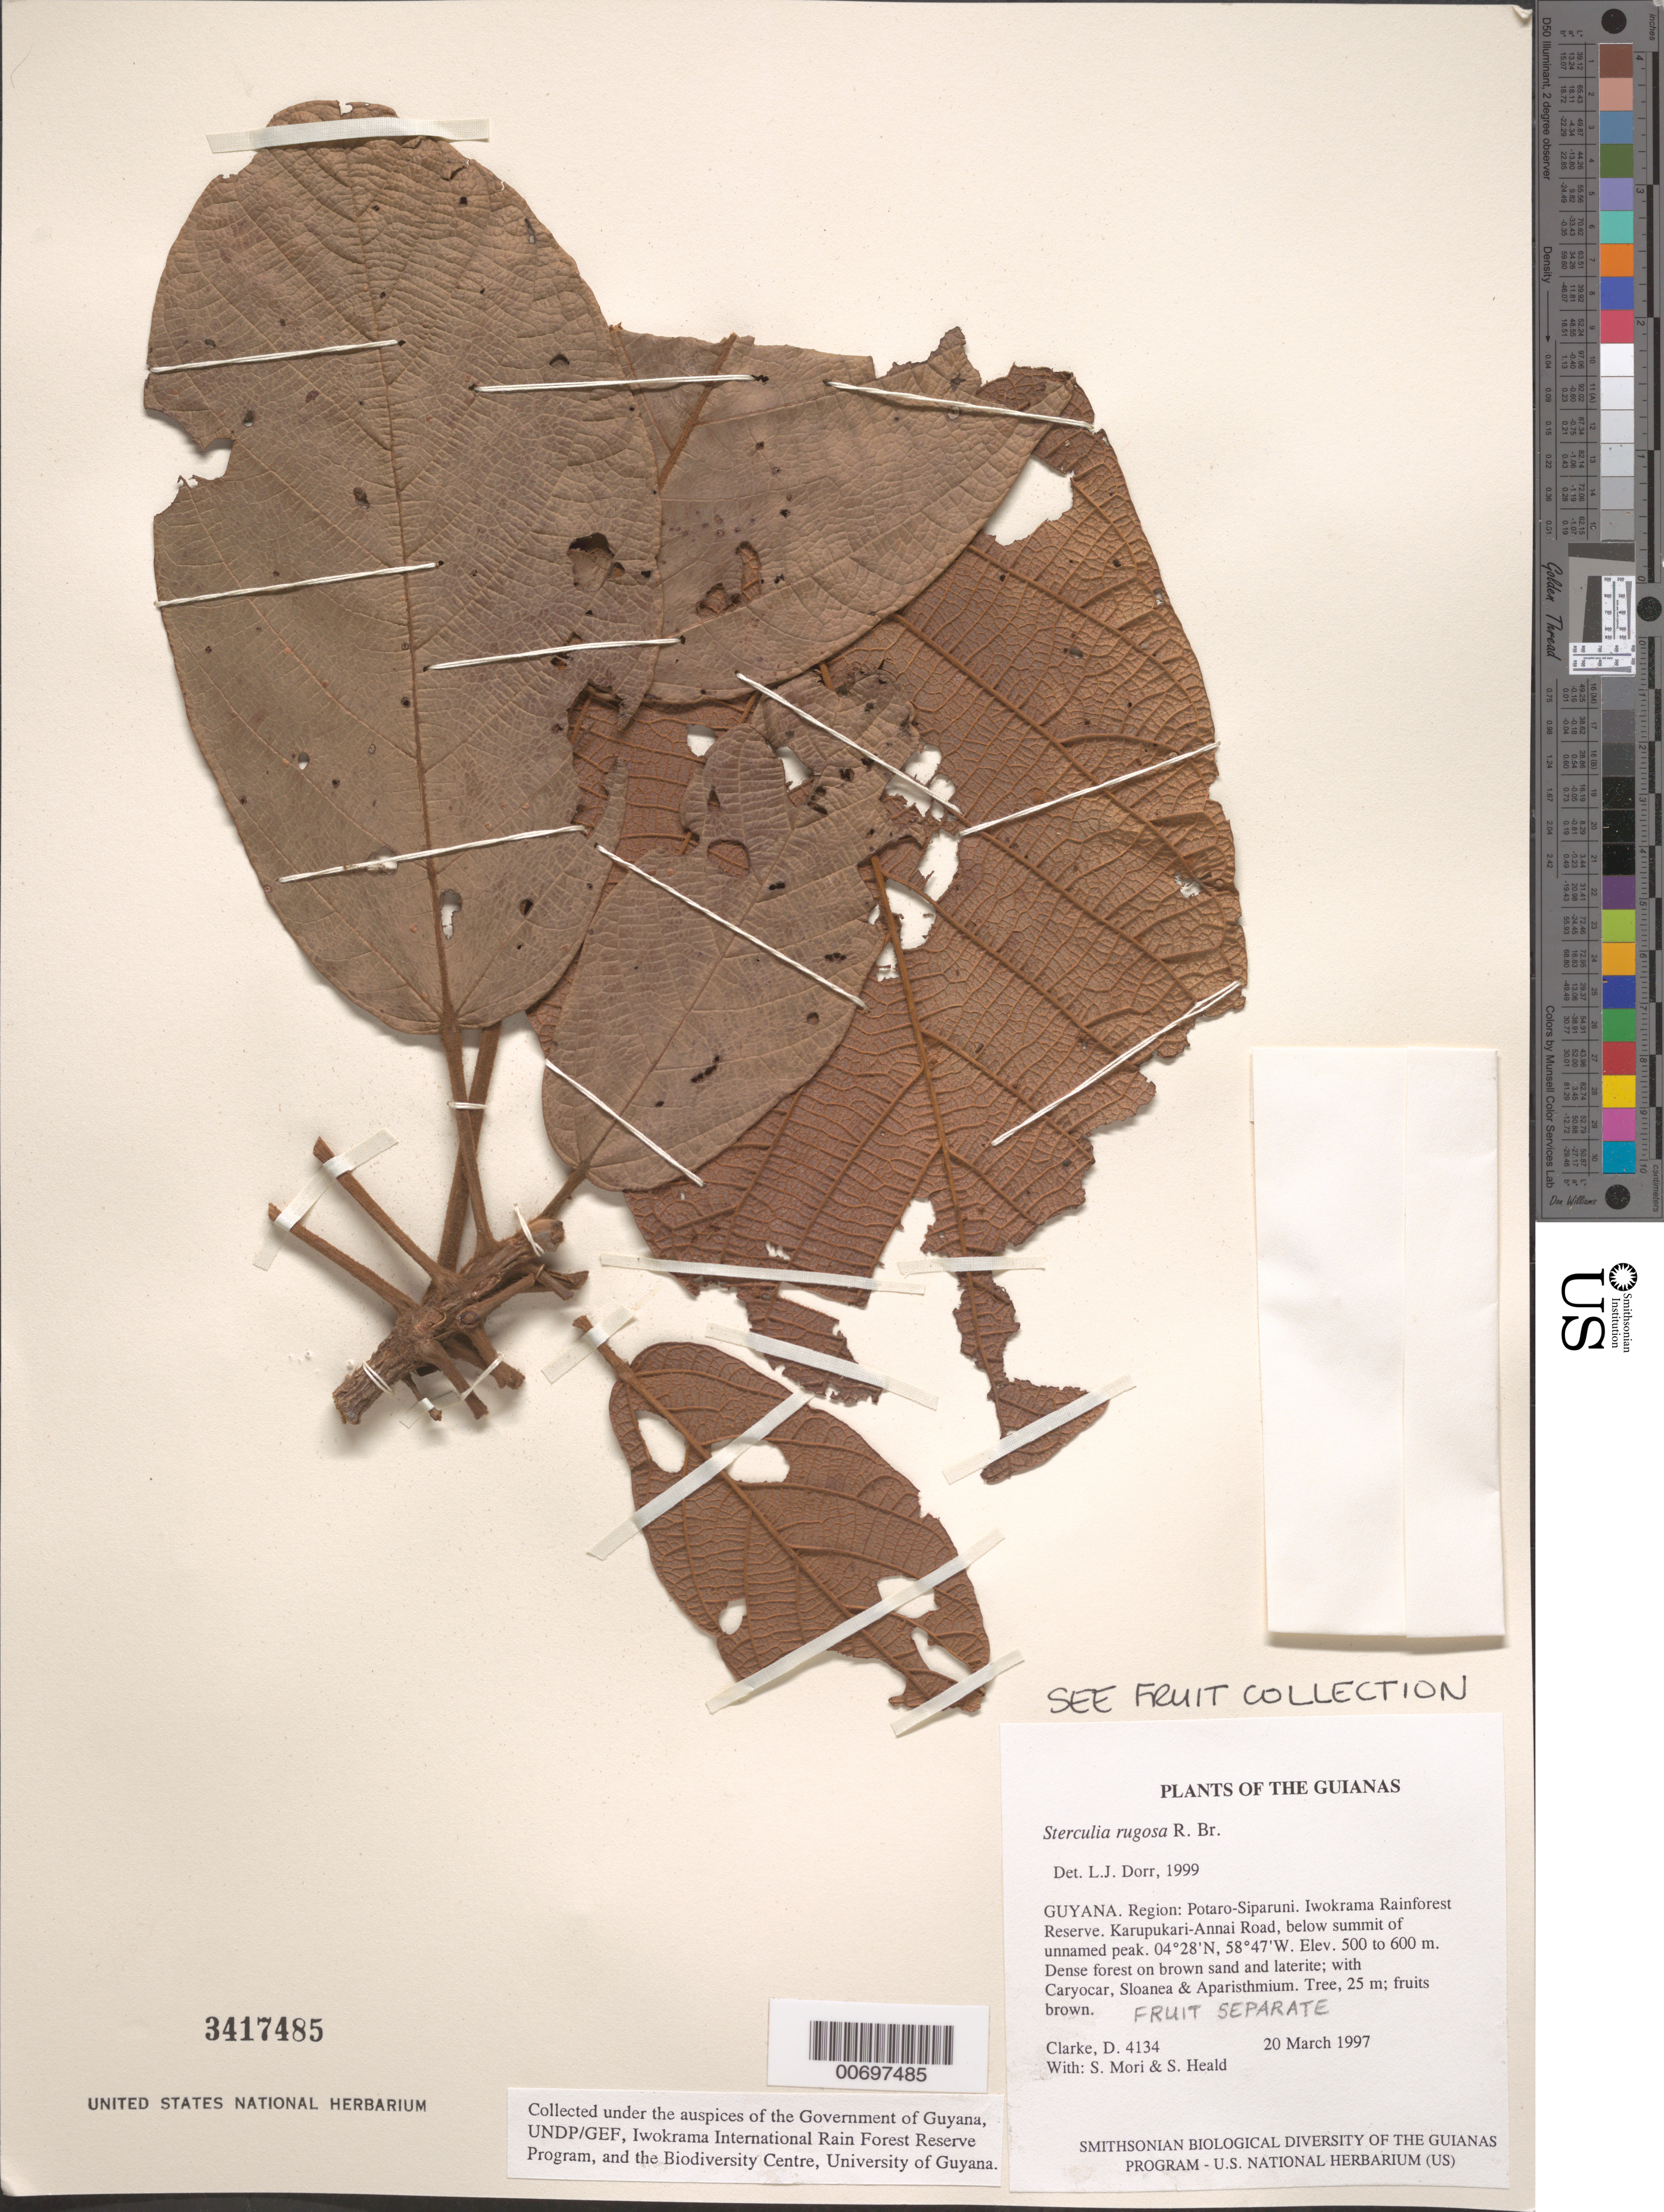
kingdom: Plantae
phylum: Tracheophyta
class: Magnoliopsida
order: Malvales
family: Malvaceae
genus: Sterculia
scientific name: Sterculia rugosa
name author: R. Br.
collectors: H. D. Clarke, S. Mori & S. Heald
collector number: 4134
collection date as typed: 20 Mar 1997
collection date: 1997-03-20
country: Guyana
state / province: Potaro-Siparuni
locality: Iwokrama Rainforest Reserve. Karupukari-Annai Road, below summit of unnamed peak.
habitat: Dense forest on brown sand and laterite.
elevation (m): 500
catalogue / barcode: US 3417485